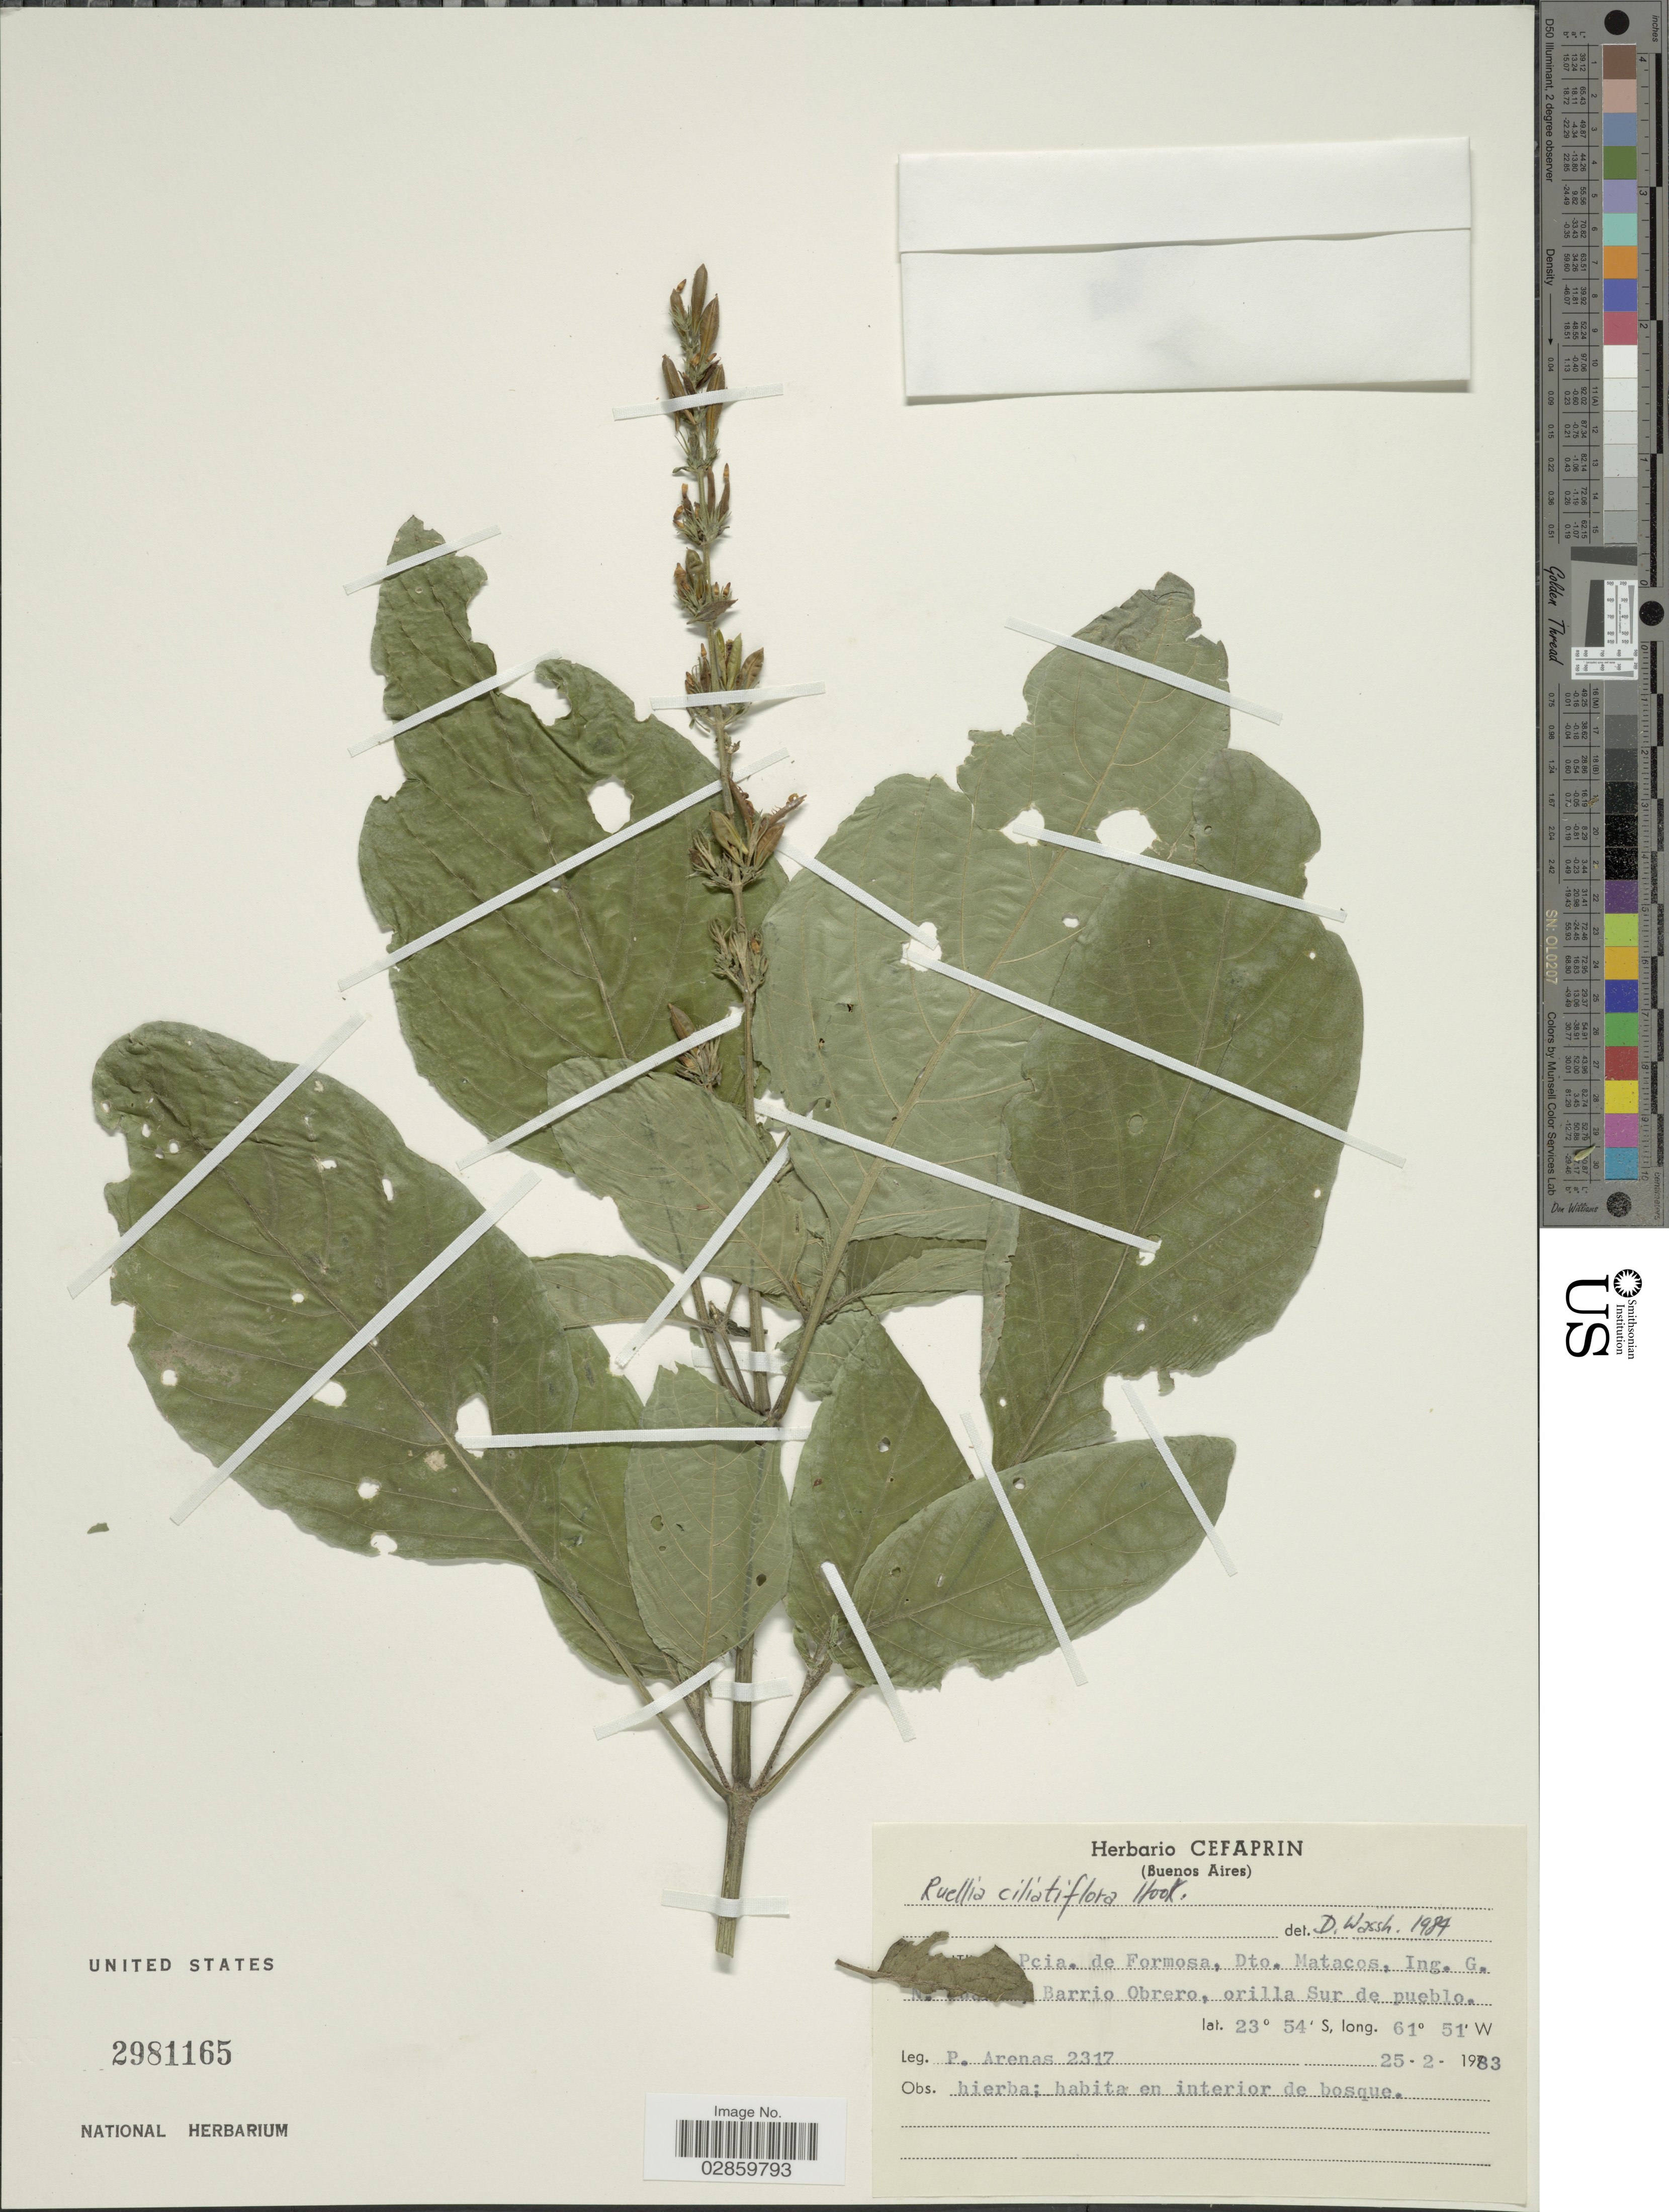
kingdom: Plantae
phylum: Tracheophyta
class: Magnoliopsida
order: Lamiales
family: Acanthaceae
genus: Ruellia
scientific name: Ruellia ciliatiflora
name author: Hook.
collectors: P. Arenas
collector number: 2317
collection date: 1983-02-25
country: Argentina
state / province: Formosa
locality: Dto. Matacos, Ing. G. N. [illegible text] Barrio Obrero, orilla Sur de pueblo.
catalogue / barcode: US 2981165